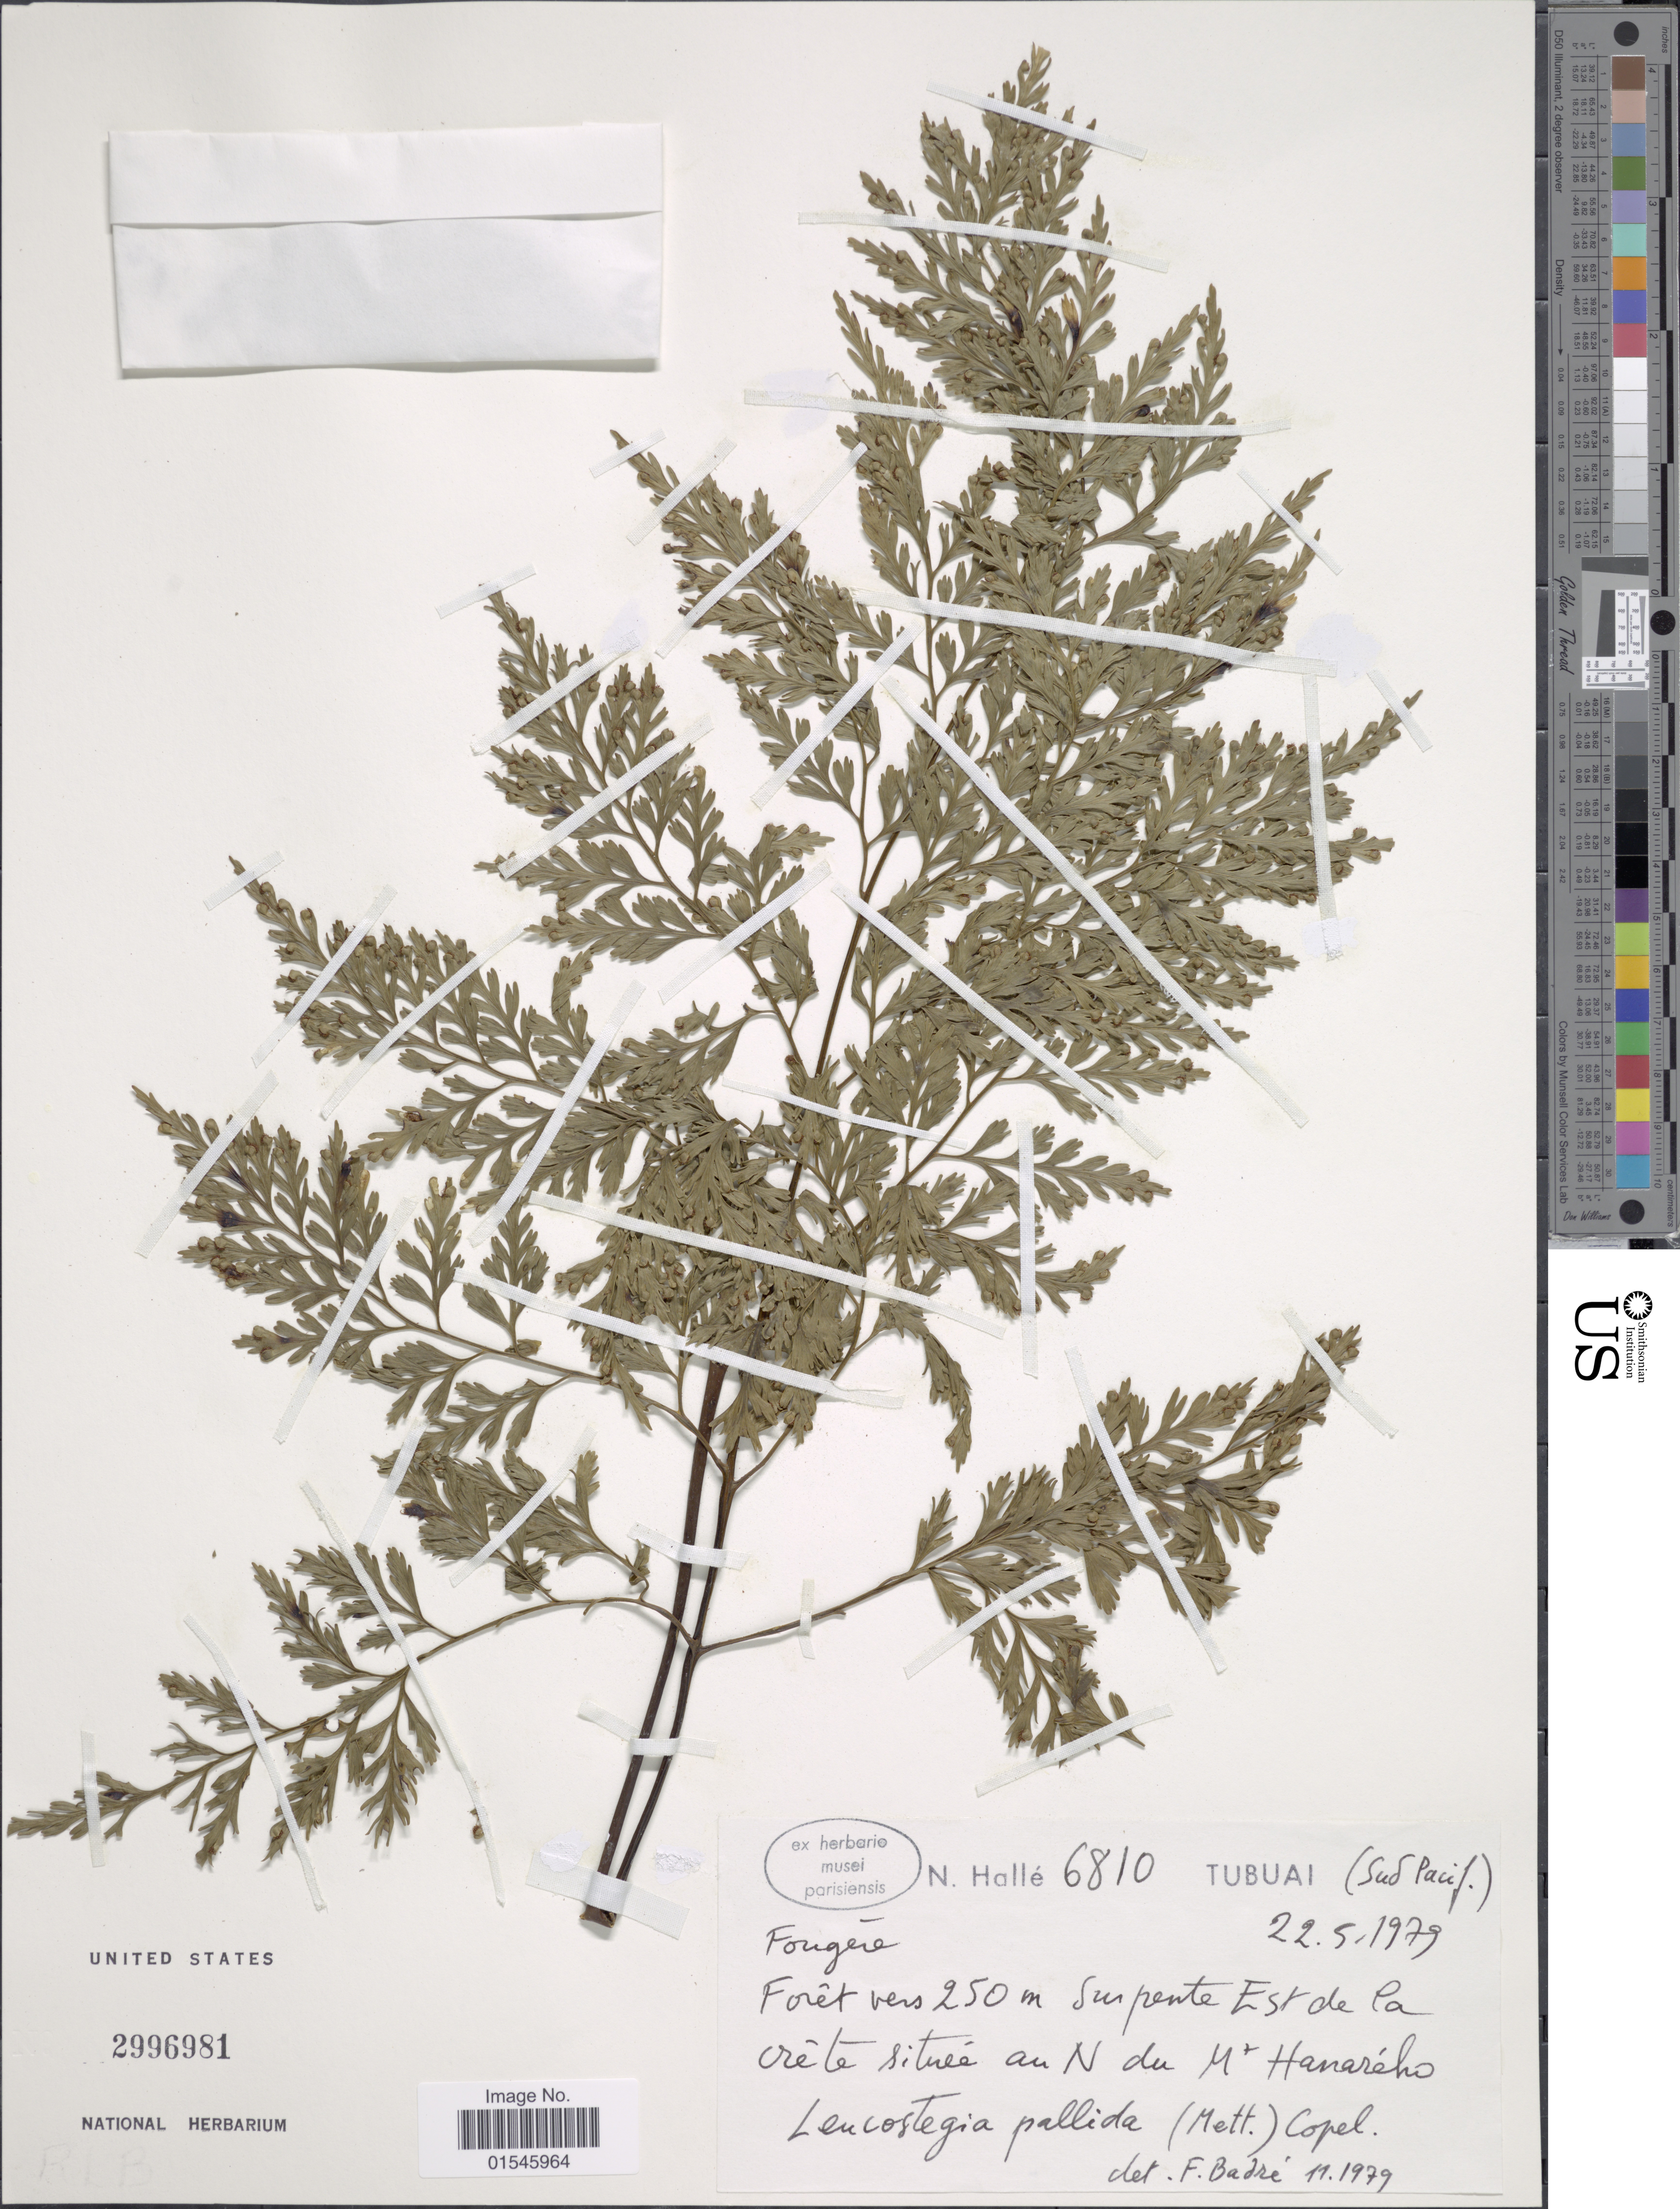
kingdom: Plantae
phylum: Tracheophyta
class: Polypodiopsida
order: Polypodiales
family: Hypodematiaceae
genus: Leucostegia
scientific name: Leucostegia sp.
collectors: N. Hallé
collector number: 6810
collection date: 1979-05-22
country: French Polynesia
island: Tubuai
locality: Surpente Est de la crête situww an N du Mt Hanarého [interpreted]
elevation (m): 250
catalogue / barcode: US 2996981